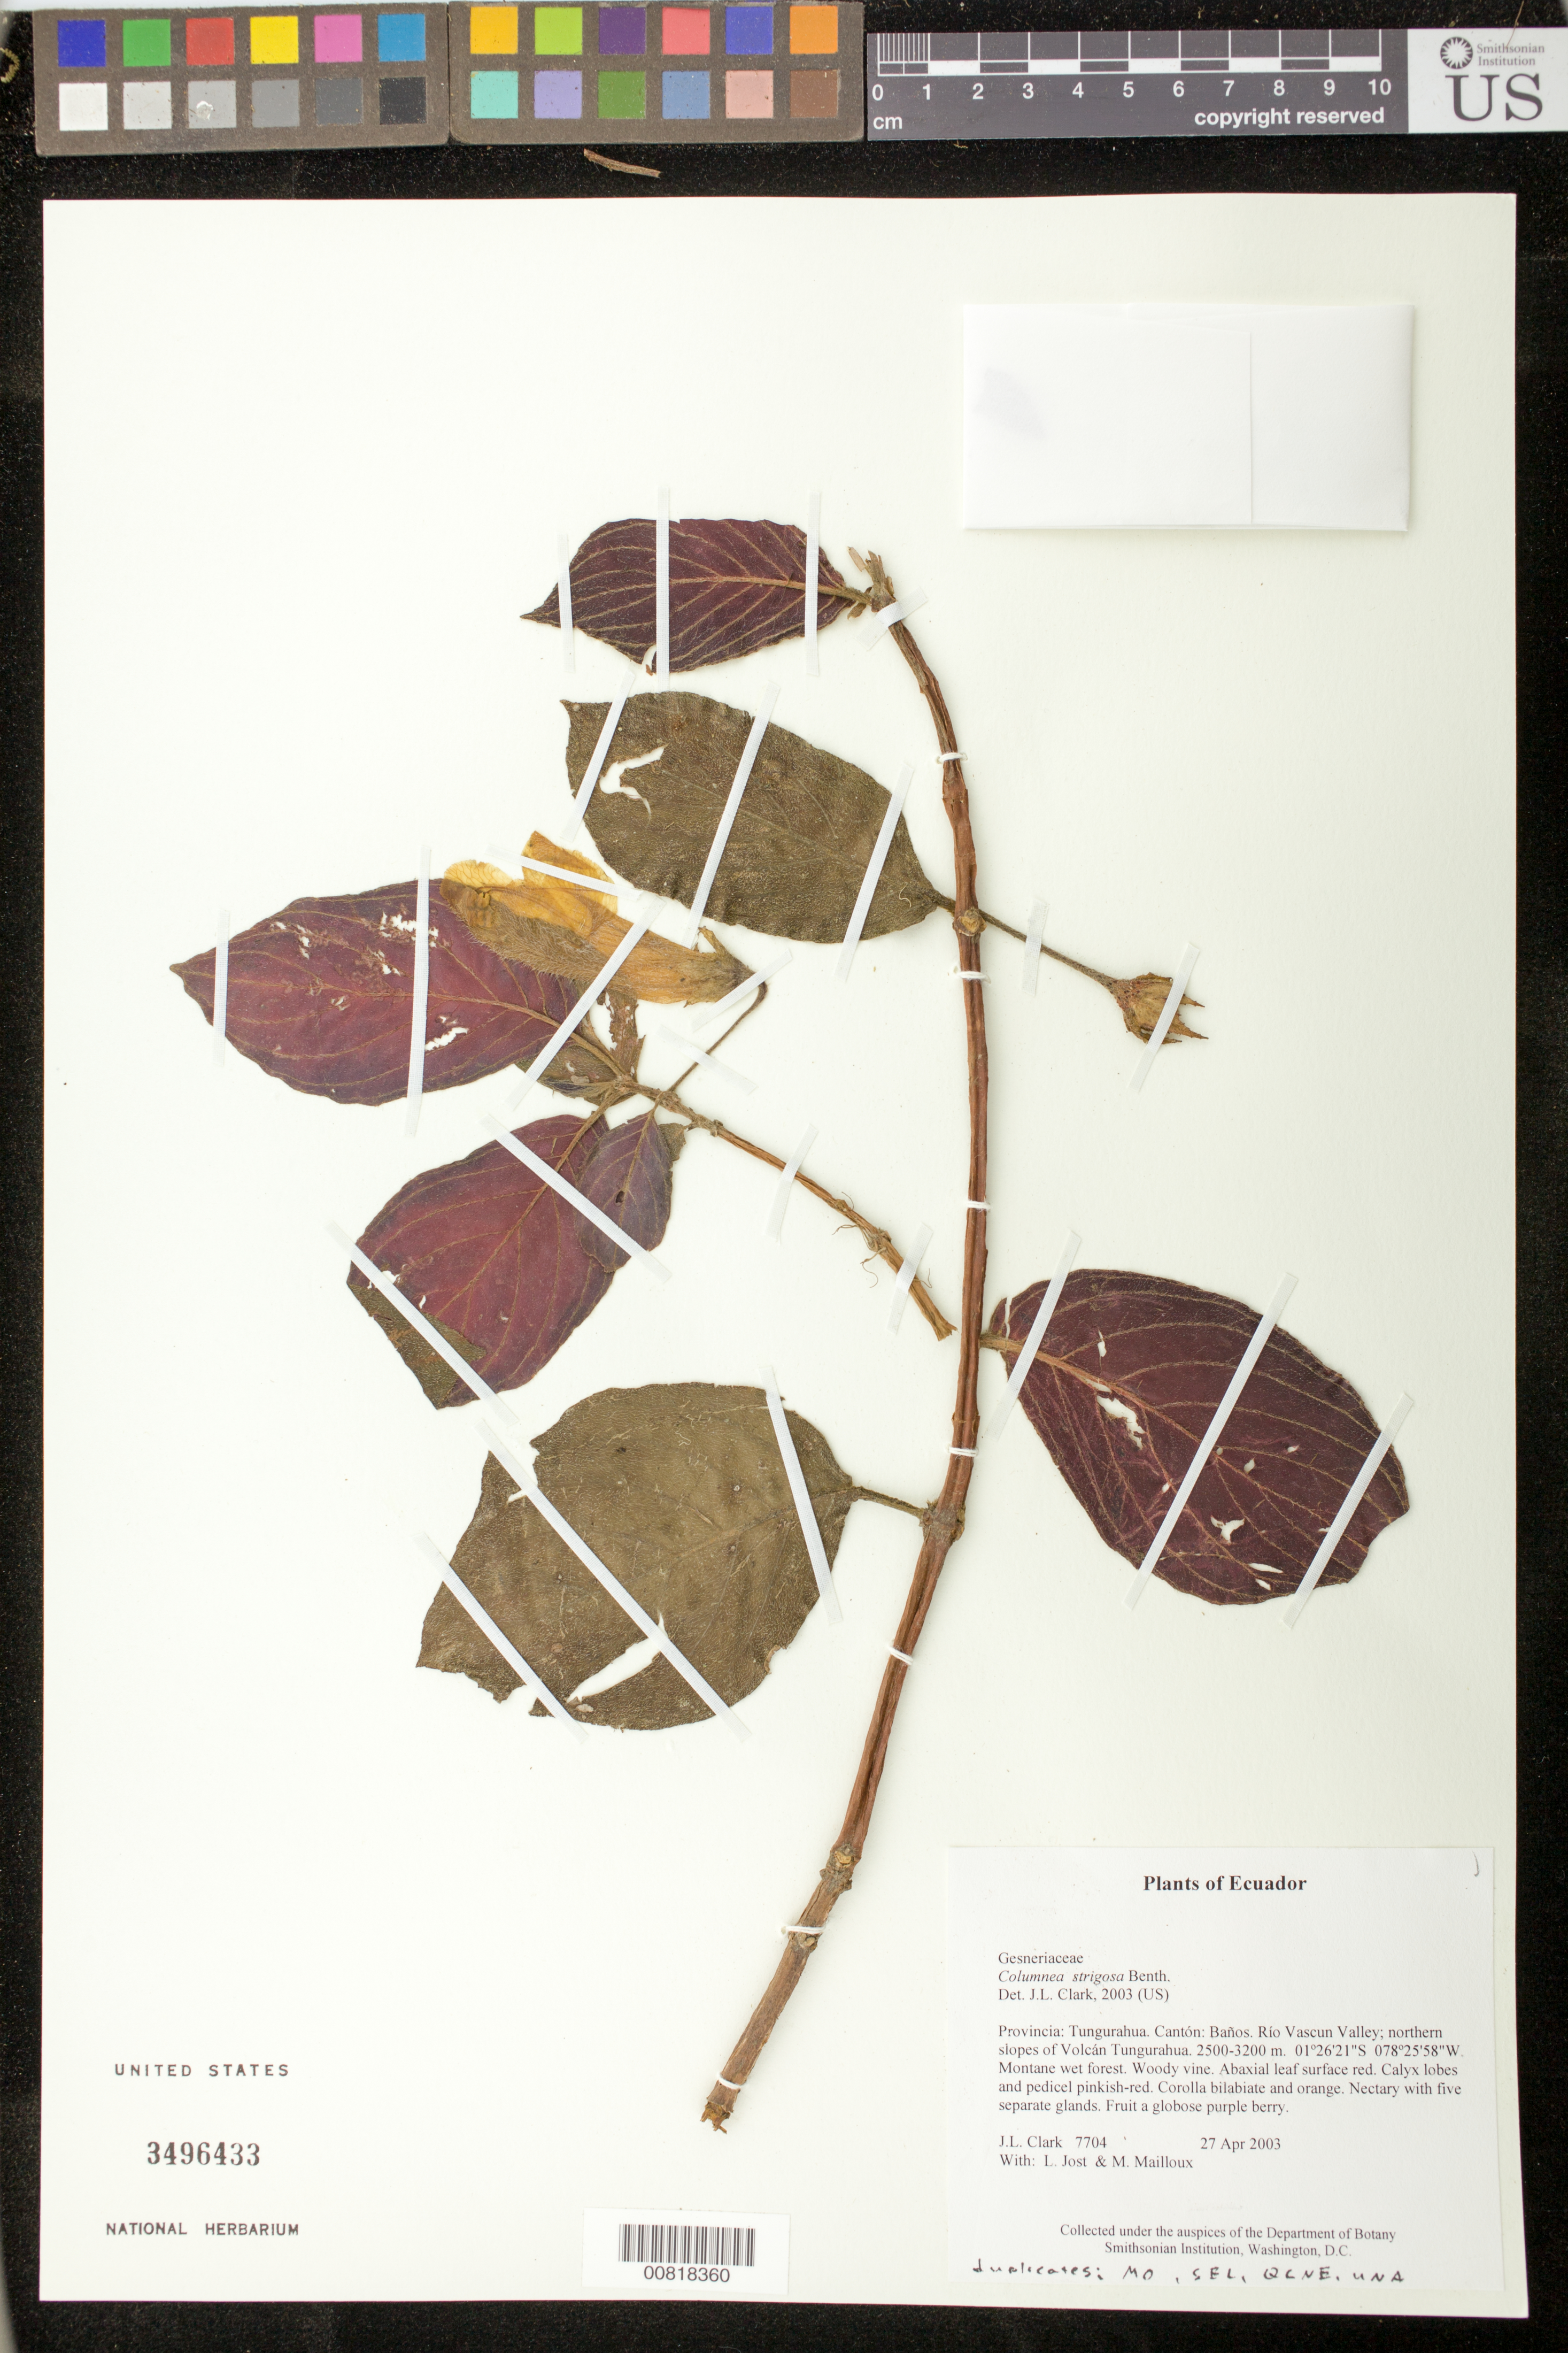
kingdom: Plantae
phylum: Tracheophyta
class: Magnoliopsida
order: Lamiales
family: Gesneriaceae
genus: Columnea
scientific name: Columnea strigosa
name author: Benth.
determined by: Clark, J. L., (SEL), The Marie Selby Botanical Garden (UNITED STATES)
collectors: J. L. Clark, L. Jost & M. Mailloux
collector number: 7704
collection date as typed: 27 Apr 2003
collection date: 2003-04-27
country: Ecuador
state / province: Tungurahua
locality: Baños. Río Vascun Valley; northern slopes of Volcán Tungurahua.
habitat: Montane wet forest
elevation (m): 2500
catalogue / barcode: US 3496433